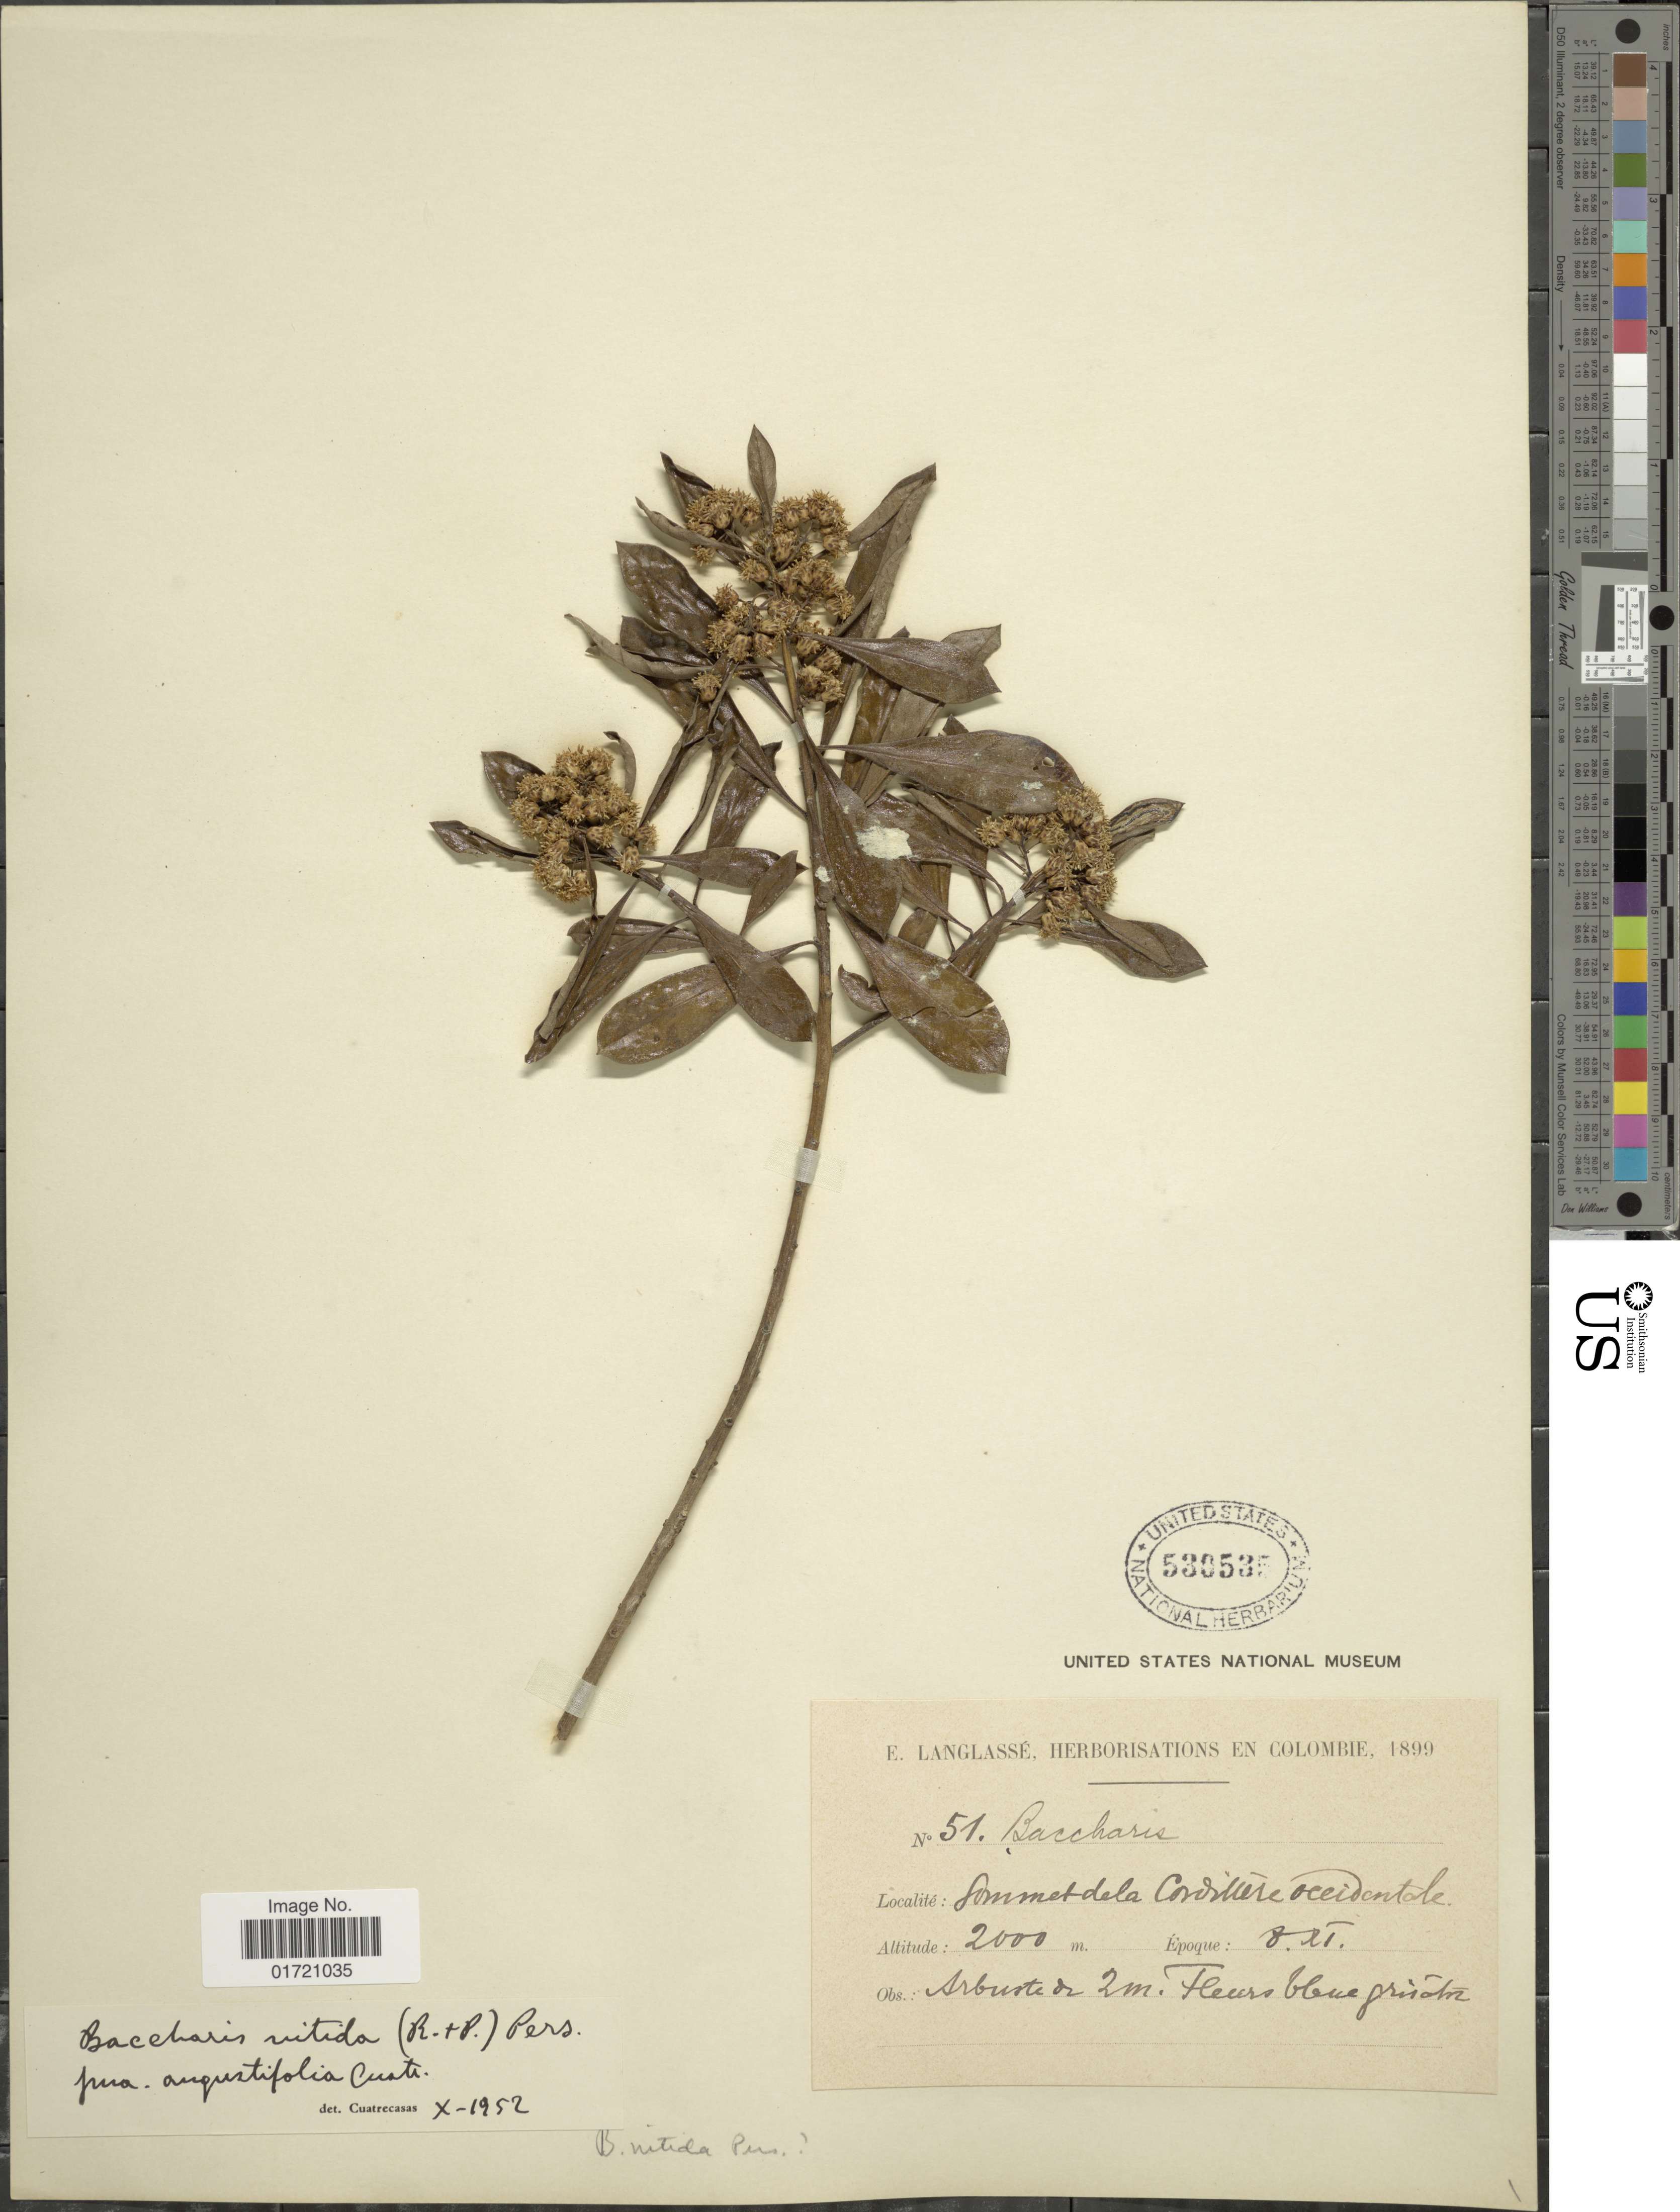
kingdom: Plantae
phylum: Tracheophyta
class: Magnoliopsida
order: Asterales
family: Asteraceae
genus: Baccharis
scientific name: Baccharis nitida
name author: (Ruiz & Pav.) Pers.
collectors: E. Langlassé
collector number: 51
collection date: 1899-11-08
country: Colombia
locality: Sommetdela Cordillera occidentale.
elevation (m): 2000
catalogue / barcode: US 530535